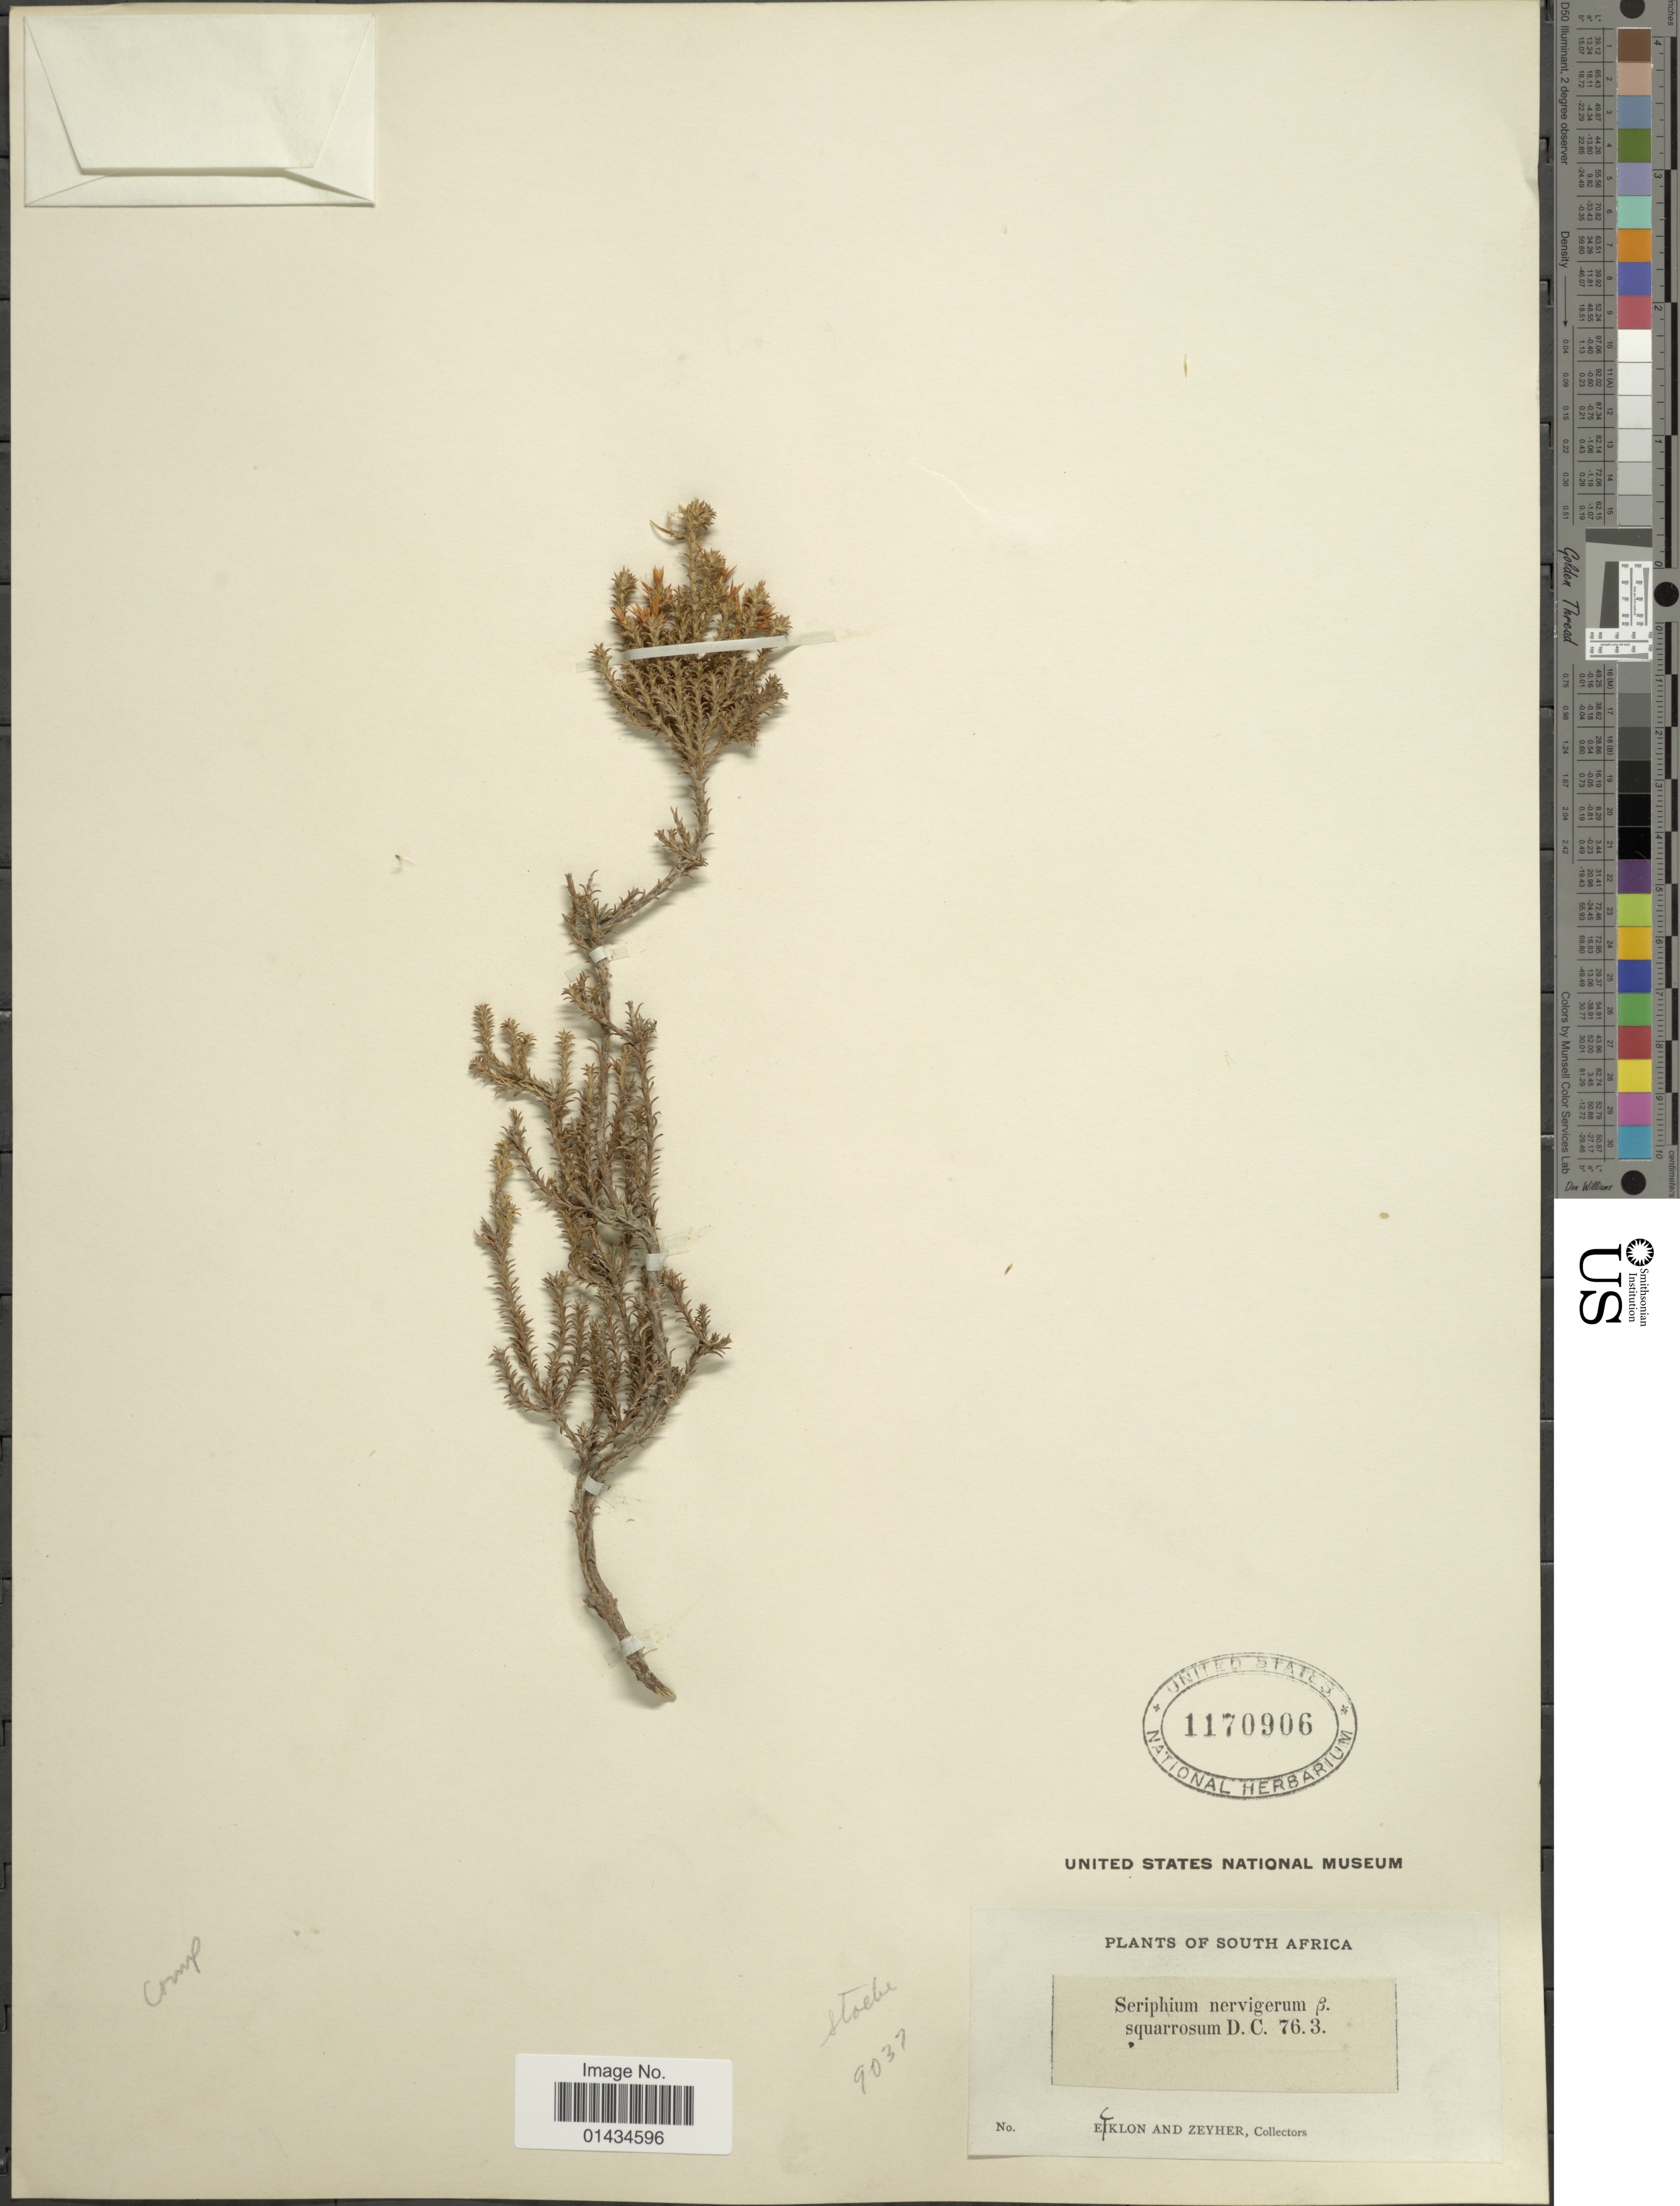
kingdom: Plantae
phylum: Tracheophyta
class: Magnoliopsida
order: Asterales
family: Asteraceae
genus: Stoebe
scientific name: Stoebe nervigera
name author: (DC.) Sch. Bip.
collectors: -. Ecklon & -. Zeyher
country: South Africa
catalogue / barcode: US 1170906